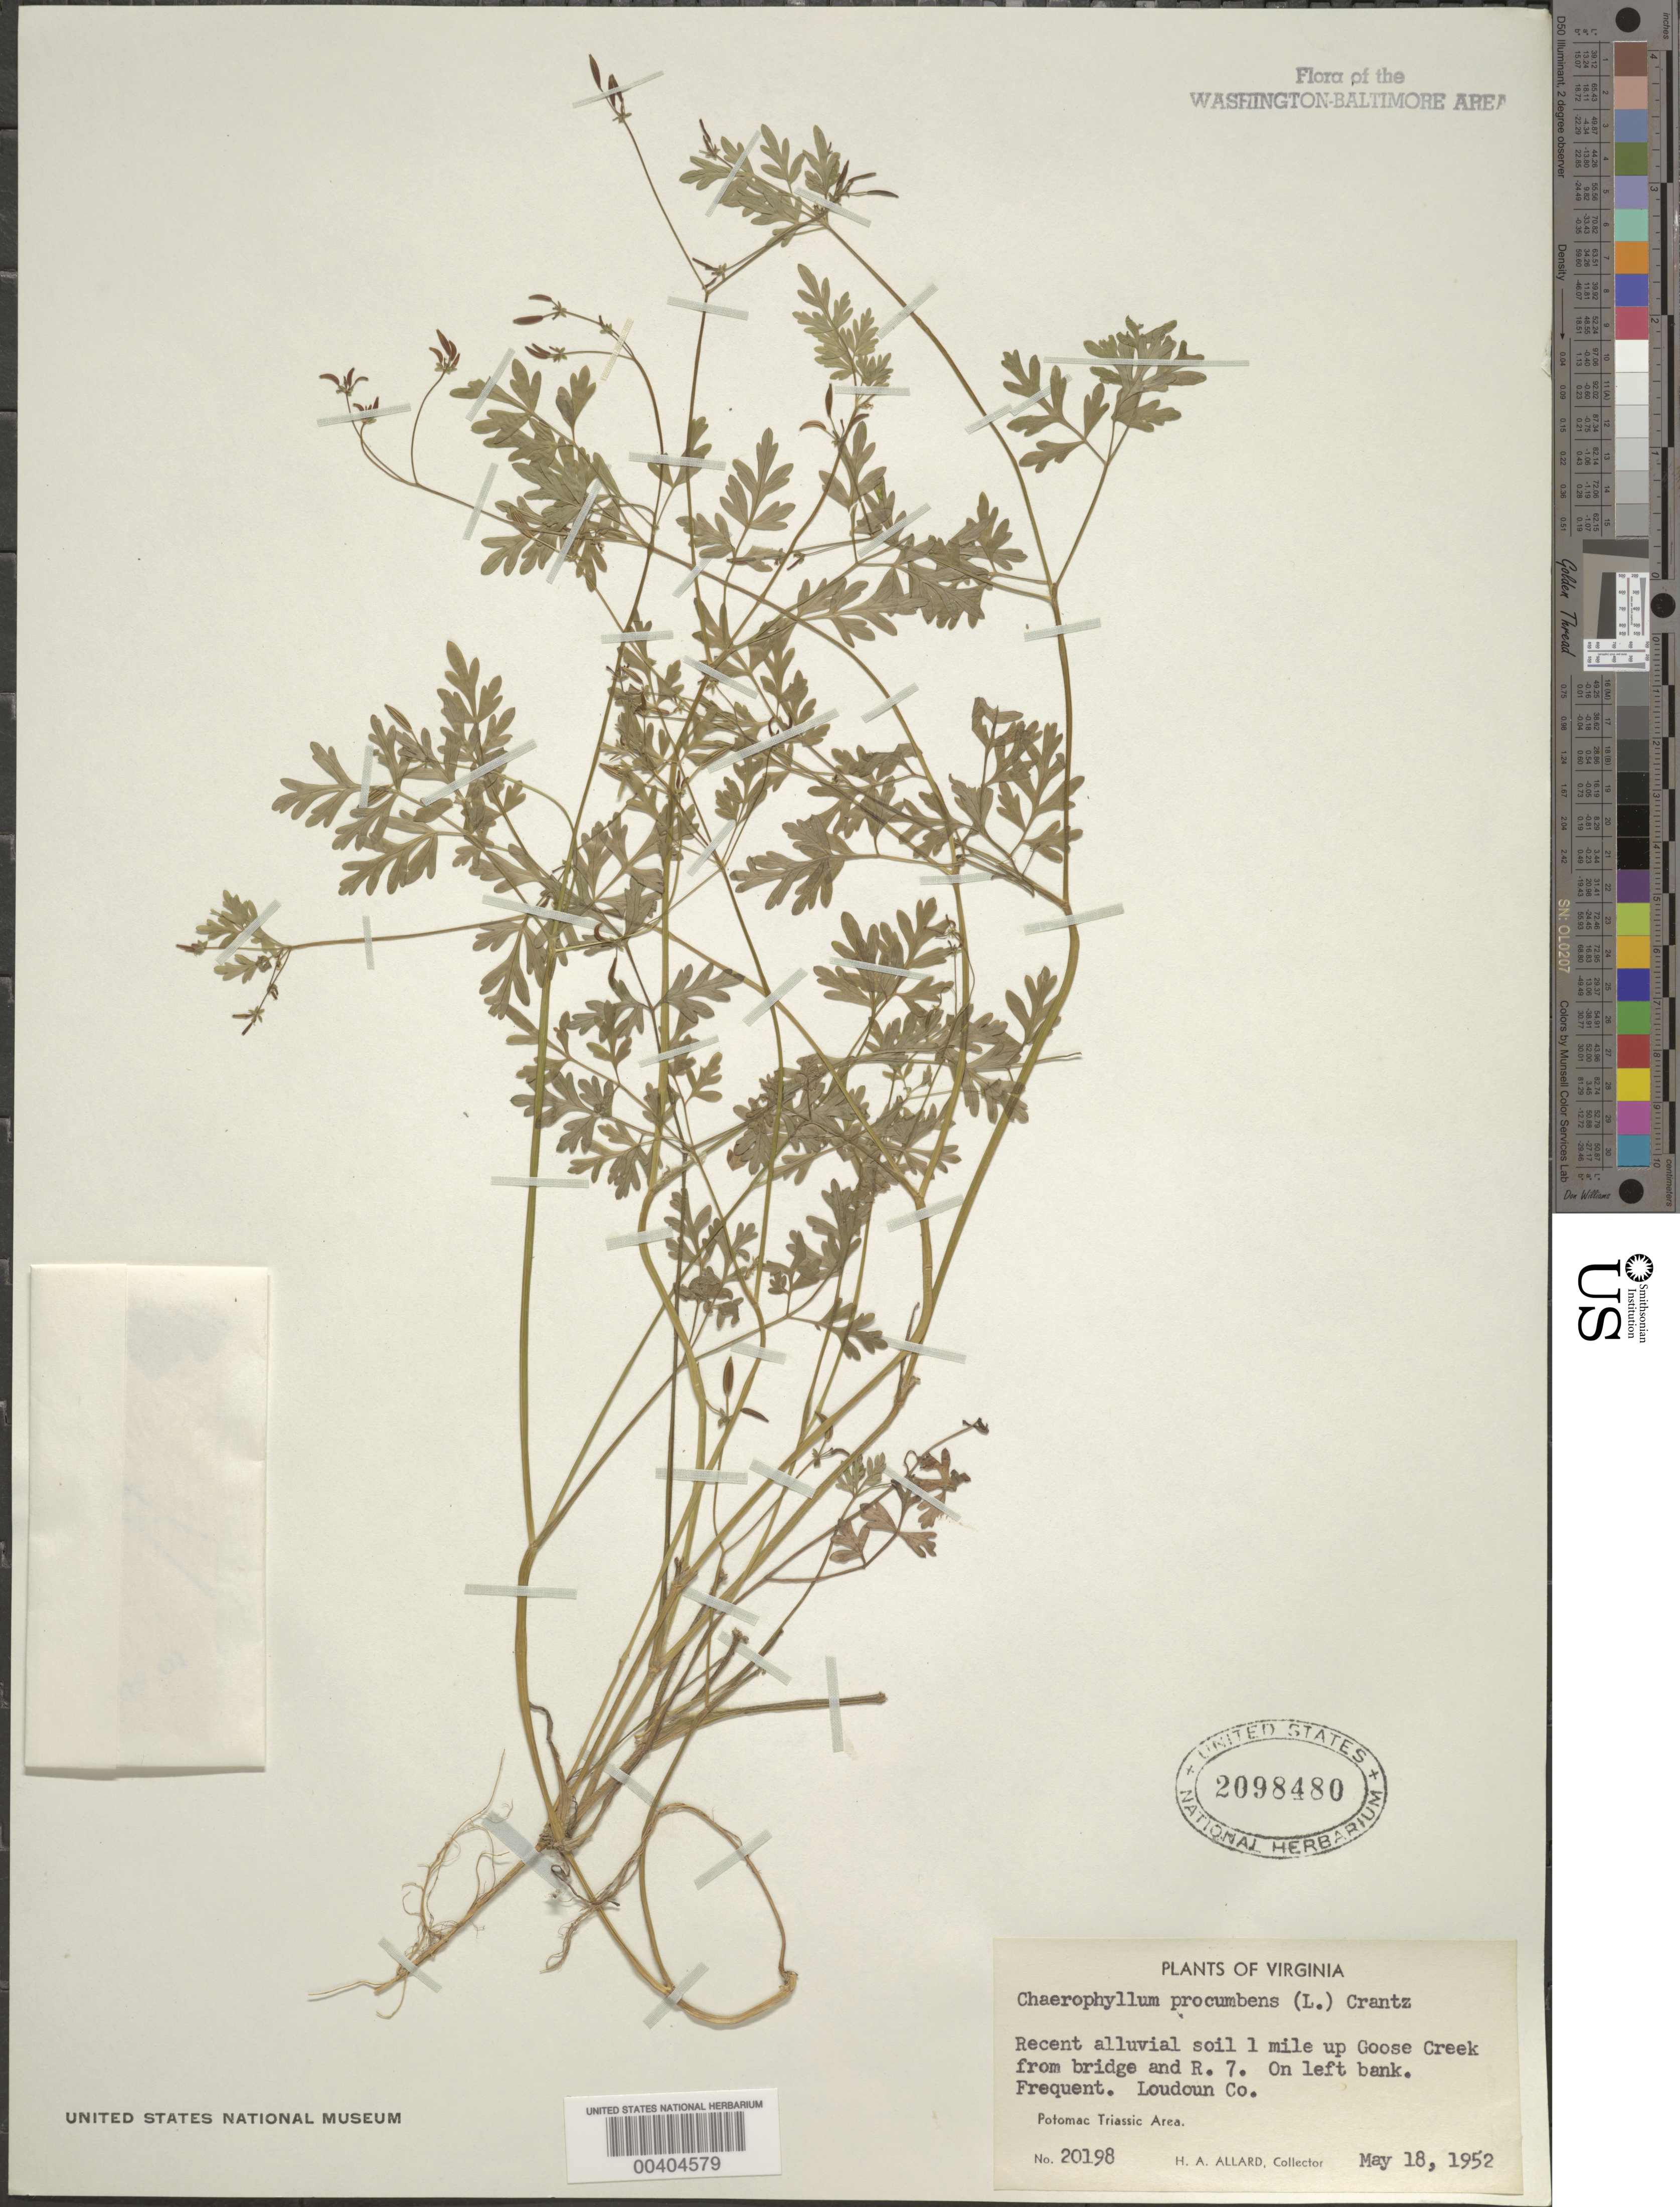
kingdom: Plantae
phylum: Tracheophyta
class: Magnoliopsida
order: Apiales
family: Apiaceae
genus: Chaerophyllum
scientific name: Chaerophyllum procumbens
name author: (L.) Crantz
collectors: H. A. Allard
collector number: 20198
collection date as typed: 18 May 1952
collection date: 1952-05-18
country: United States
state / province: Virginia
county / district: Loudoun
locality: Upstream from Route 7 on Goose Creek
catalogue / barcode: US 2098480